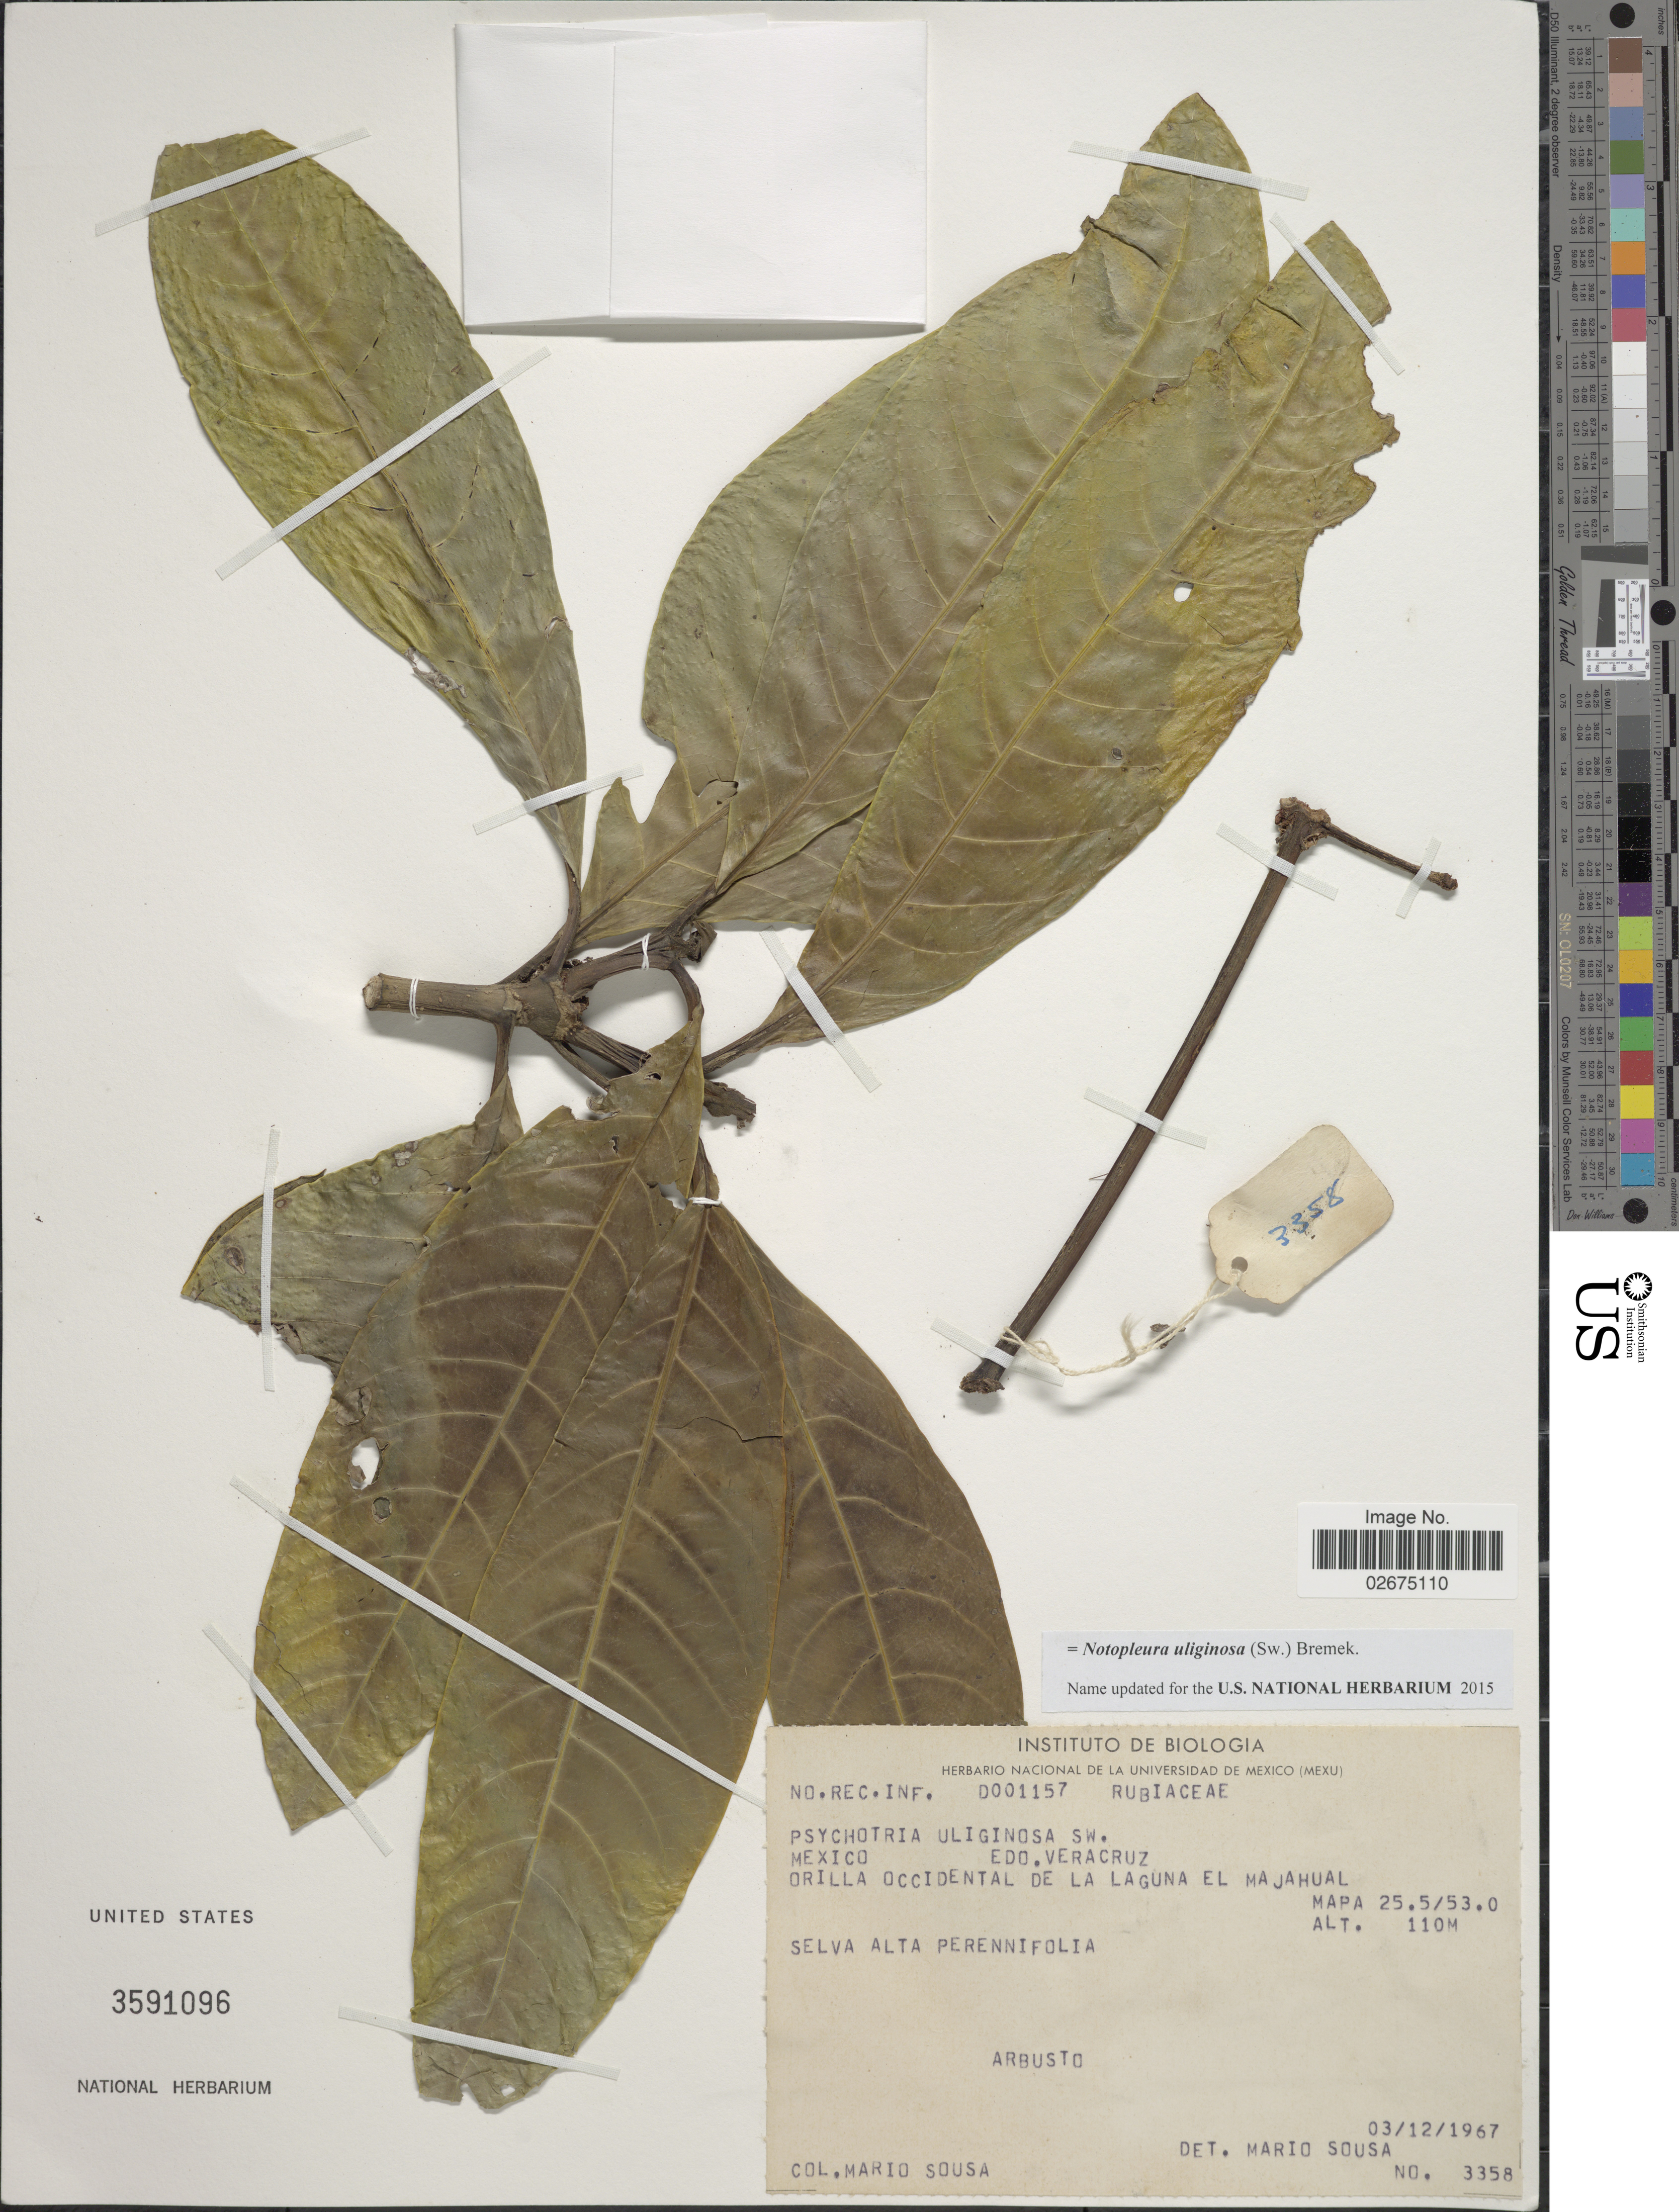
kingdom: Plantae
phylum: Tracheophyta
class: Magnoliopsida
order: Gentianales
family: Rubiaceae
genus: Notopleura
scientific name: Notopleura uliginosa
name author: (Sw.) Bremek.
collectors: M. Sousa S.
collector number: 3358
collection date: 1967-12-03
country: Mexico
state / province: Veracruz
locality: Edo. Veracruz. Orilla Occidental de la Laguna el Majahual.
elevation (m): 110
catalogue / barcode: US 3591096